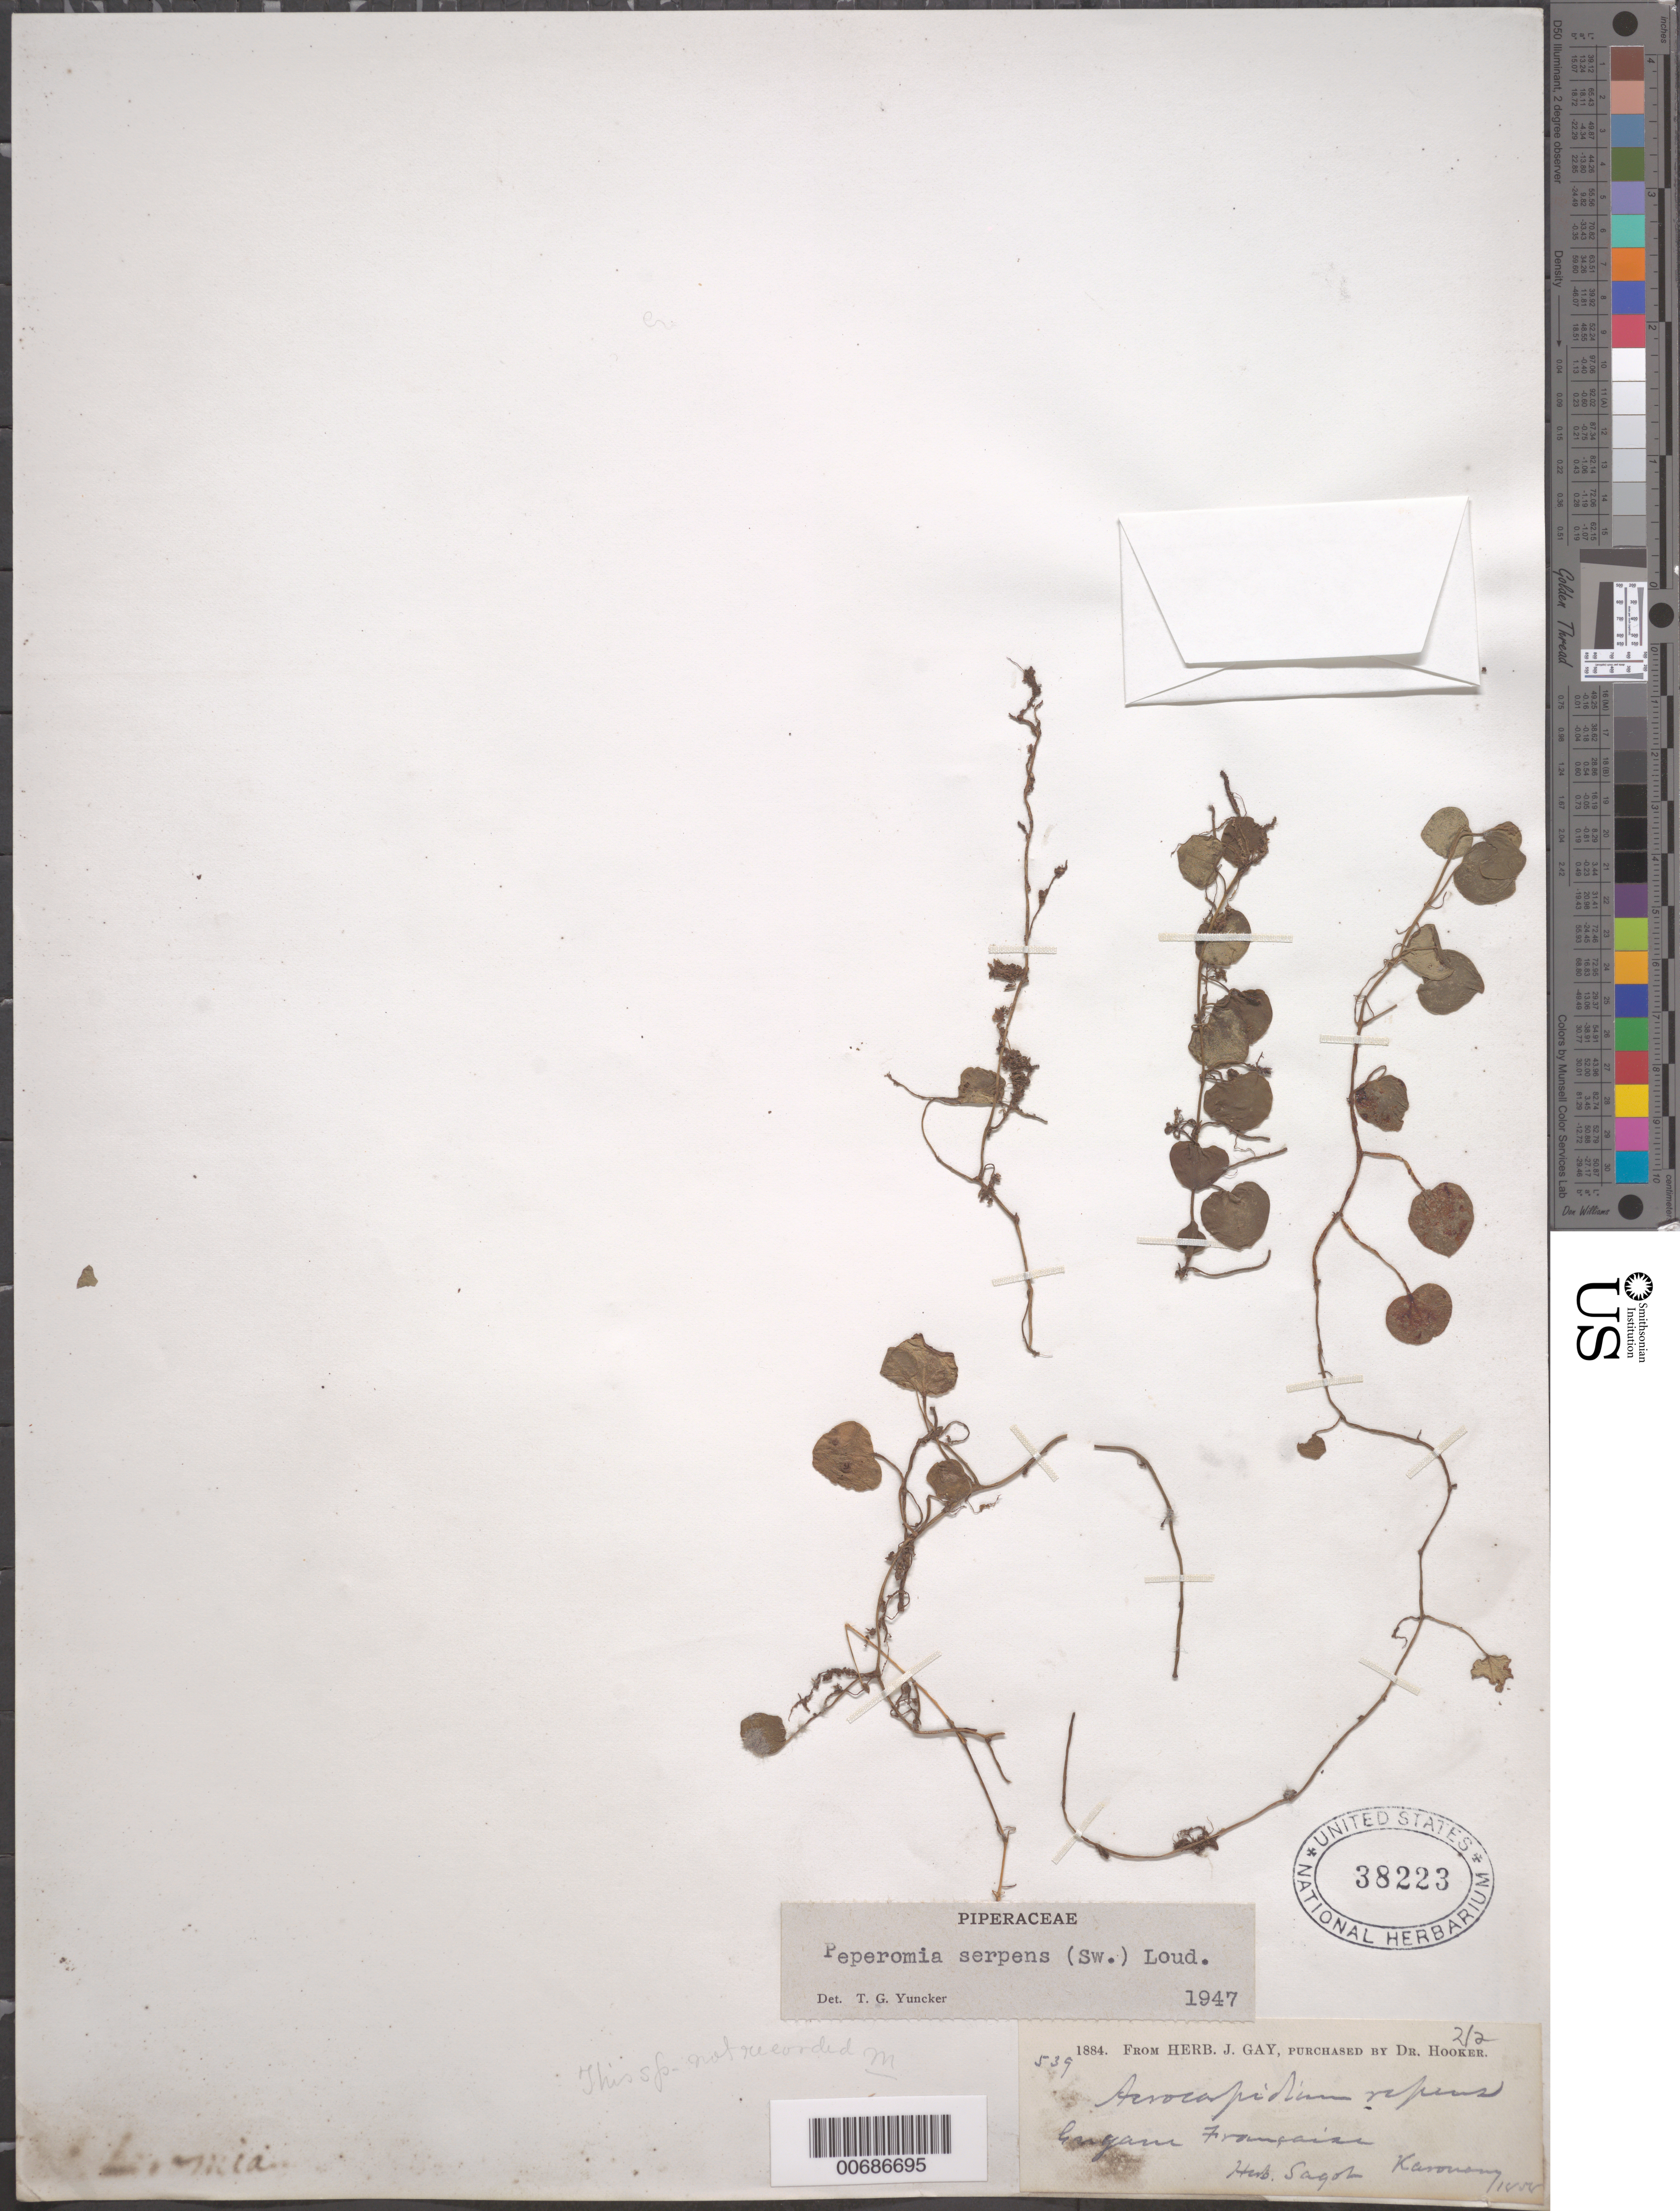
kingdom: Plantae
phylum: Tracheophyta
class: Magnoliopsida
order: Piperales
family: Piperaceae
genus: Peperomia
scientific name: Peperomia serpens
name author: (Sw.) Loudon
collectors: ex herb. Sagot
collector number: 539/1454?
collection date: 1884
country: French Guiana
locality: Guyana Française. Karonong [interpreted].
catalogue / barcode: US 38223